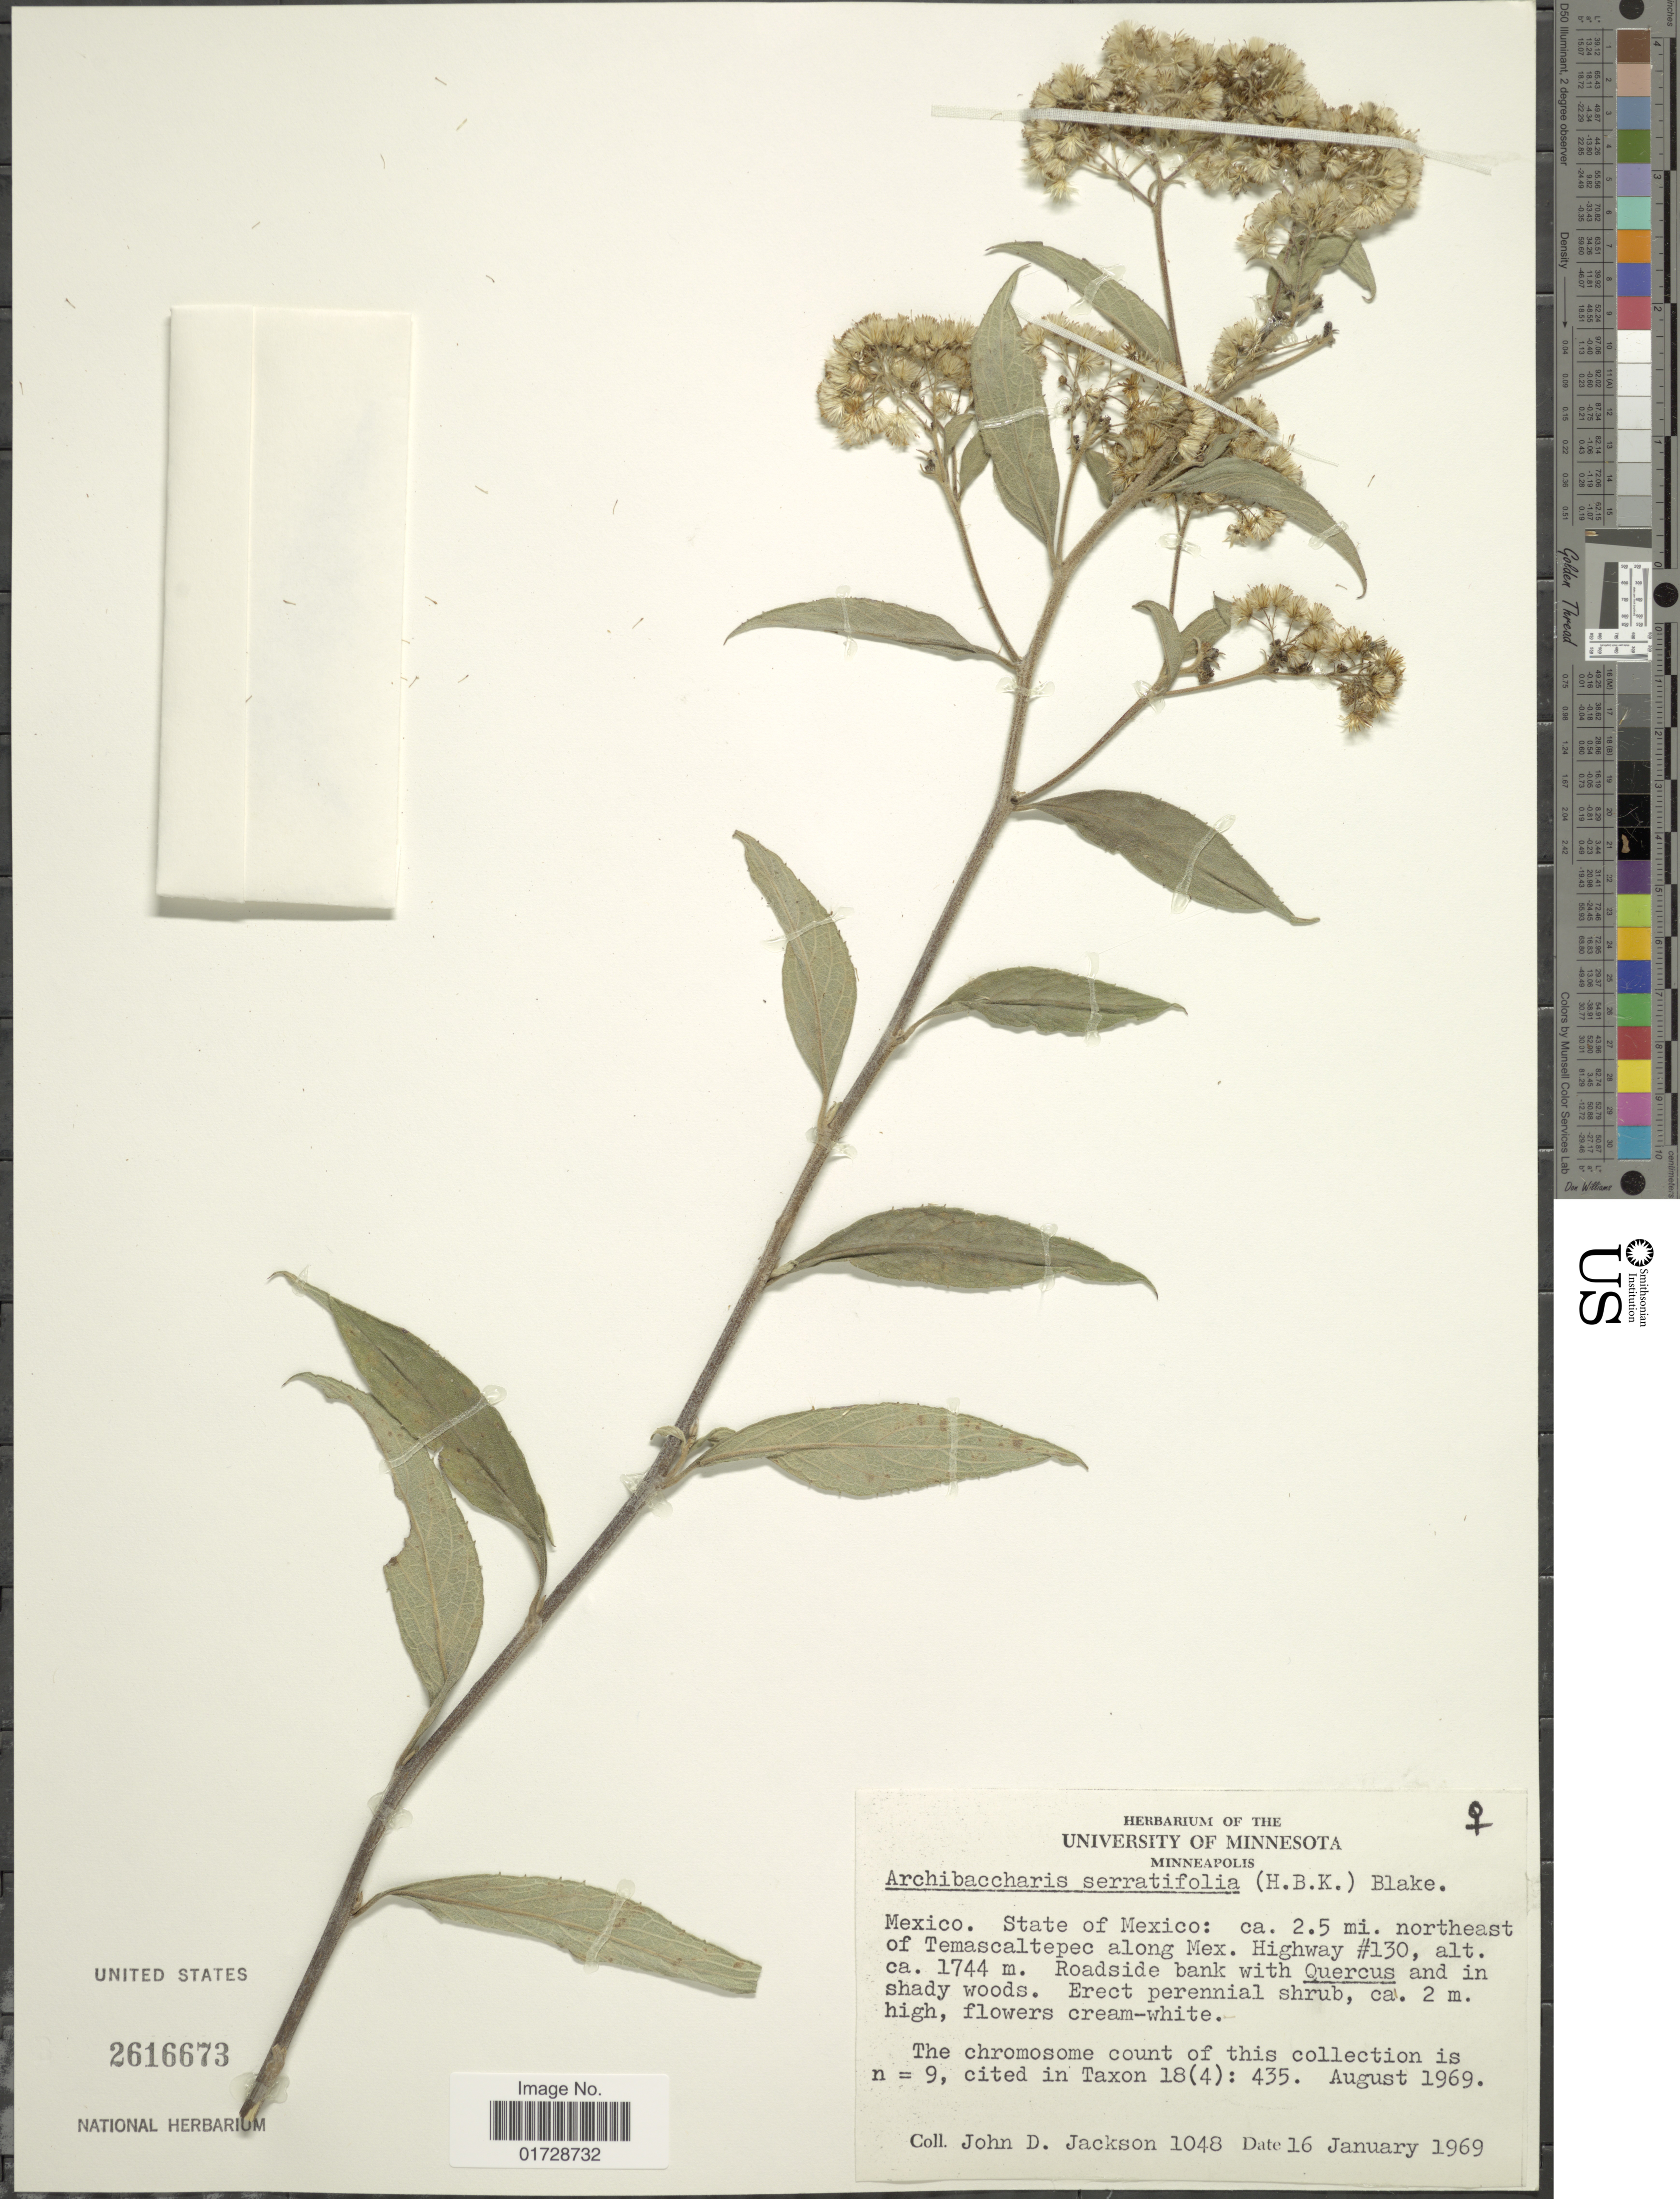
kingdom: Plantae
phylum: Tracheophyta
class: Magnoliopsida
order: Asterales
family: Asteraceae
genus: Archibaccharis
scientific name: Archibaccharis serratifolia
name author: (Kunth) S.F. Blake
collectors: J. Jackson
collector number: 1048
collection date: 1969-01-16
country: Mexico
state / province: México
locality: Ca 2.5 mi northeast of Temascaltepec along Mex. Highway #130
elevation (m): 1744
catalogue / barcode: US 2616673